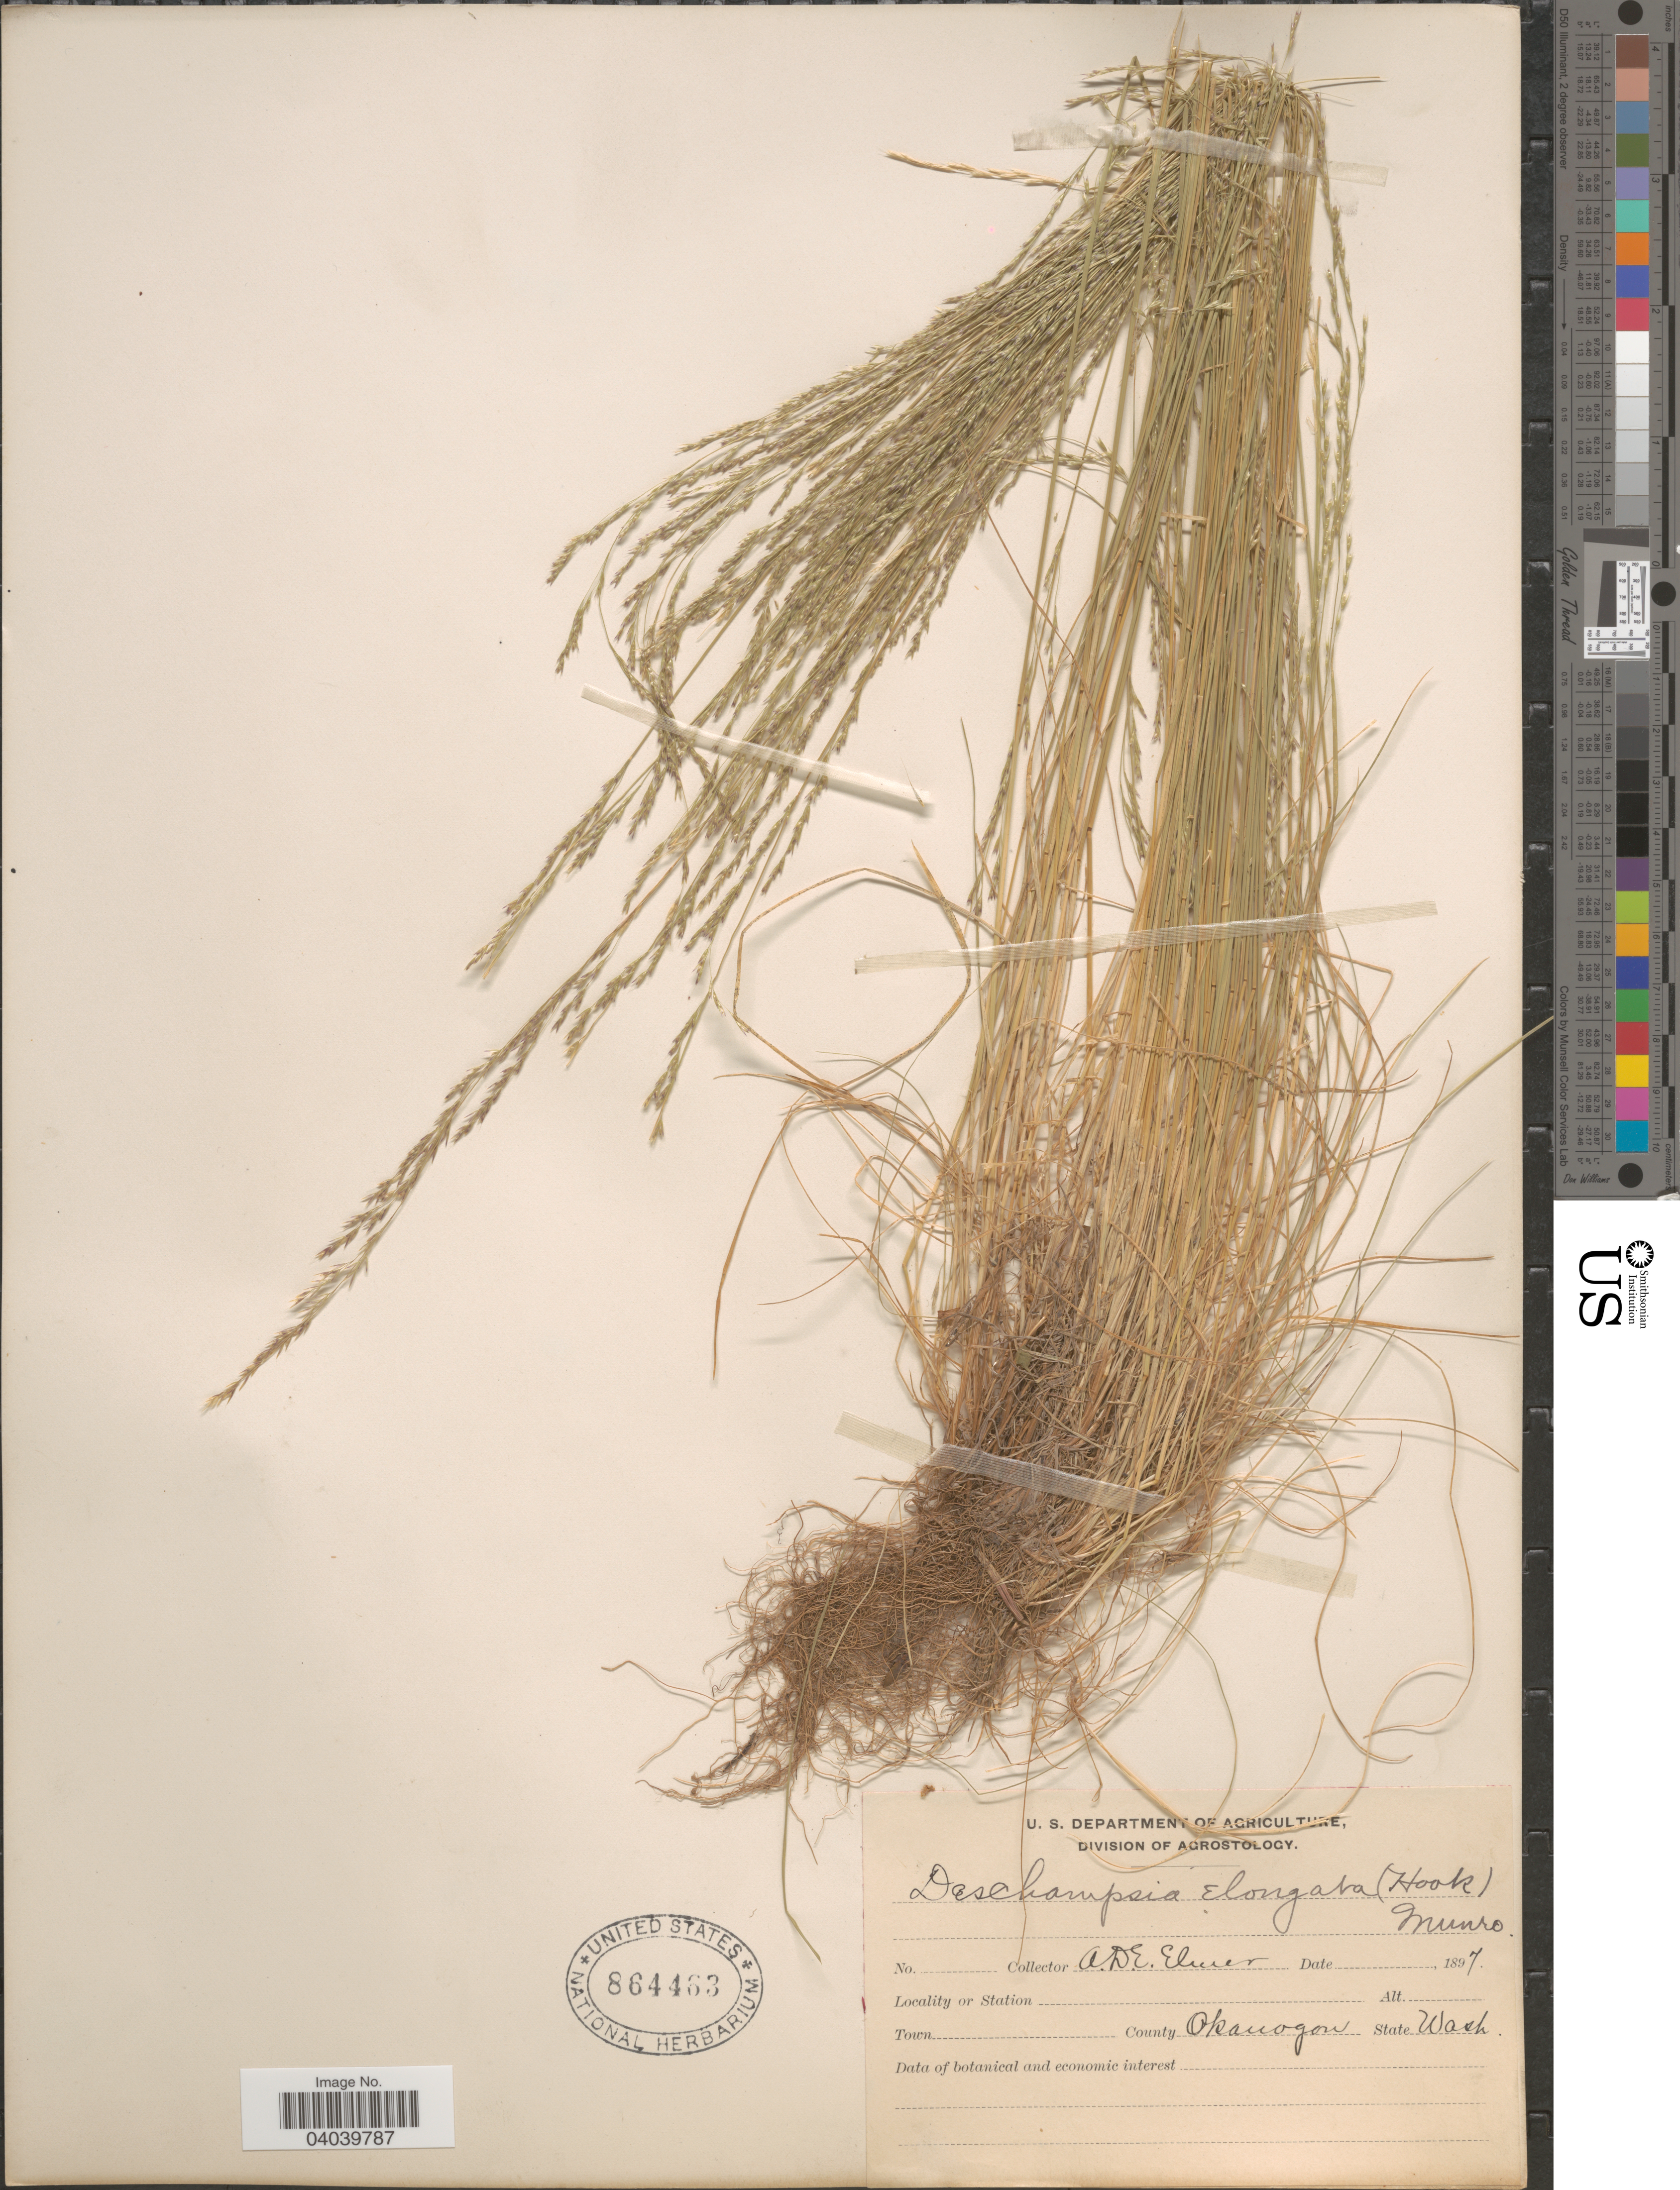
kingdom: Plantae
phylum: Tracheophyta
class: Liliopsida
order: Poales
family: Poaceae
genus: Deschampsia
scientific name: Deschampsia elongata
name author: (Hook.) Munro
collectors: A. D. E. Elmer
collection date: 1897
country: United States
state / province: Washington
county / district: Okanogan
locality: County Okanogon.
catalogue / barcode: US 864463